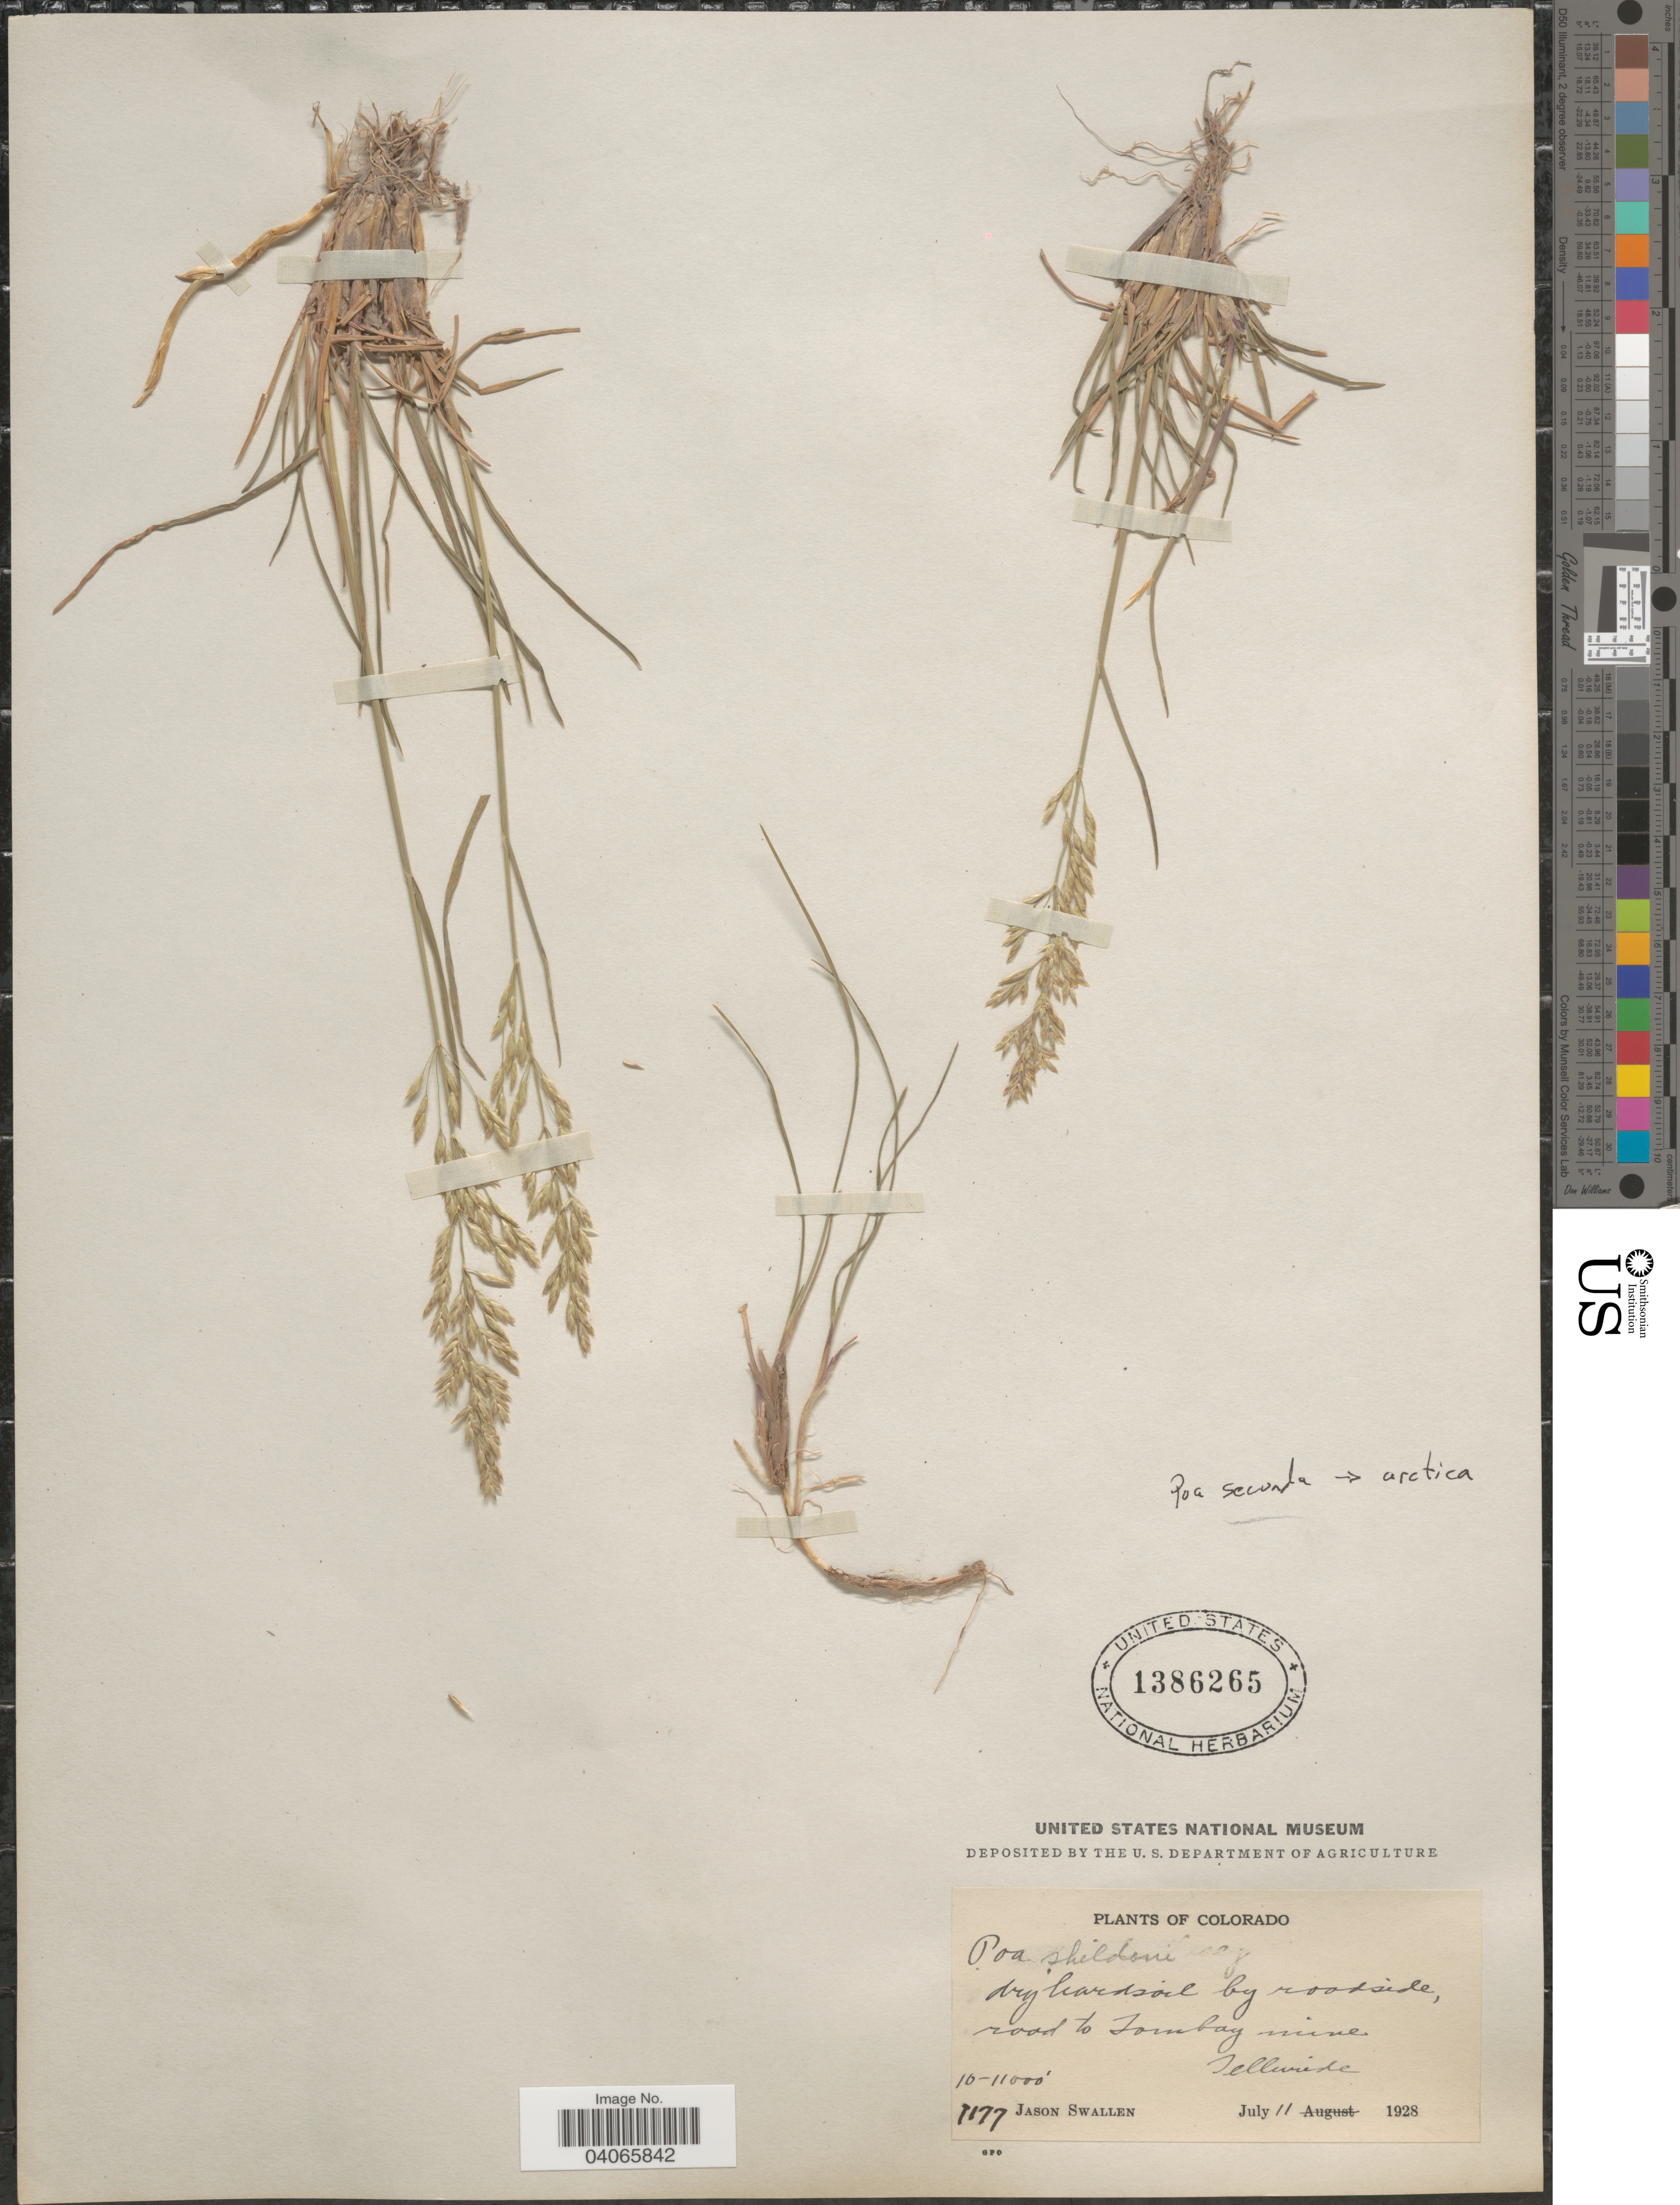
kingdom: Plantae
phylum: Tracheophyta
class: Liliopsida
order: Poales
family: Poaceae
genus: Poa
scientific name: Poa secunda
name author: J. Presl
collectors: J. R. Swallen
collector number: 1177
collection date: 1928-07-11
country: United States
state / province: Colorado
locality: Dry hard soil by roadside to Tornbay mine. Telluride.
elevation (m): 3048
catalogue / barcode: US 1386265